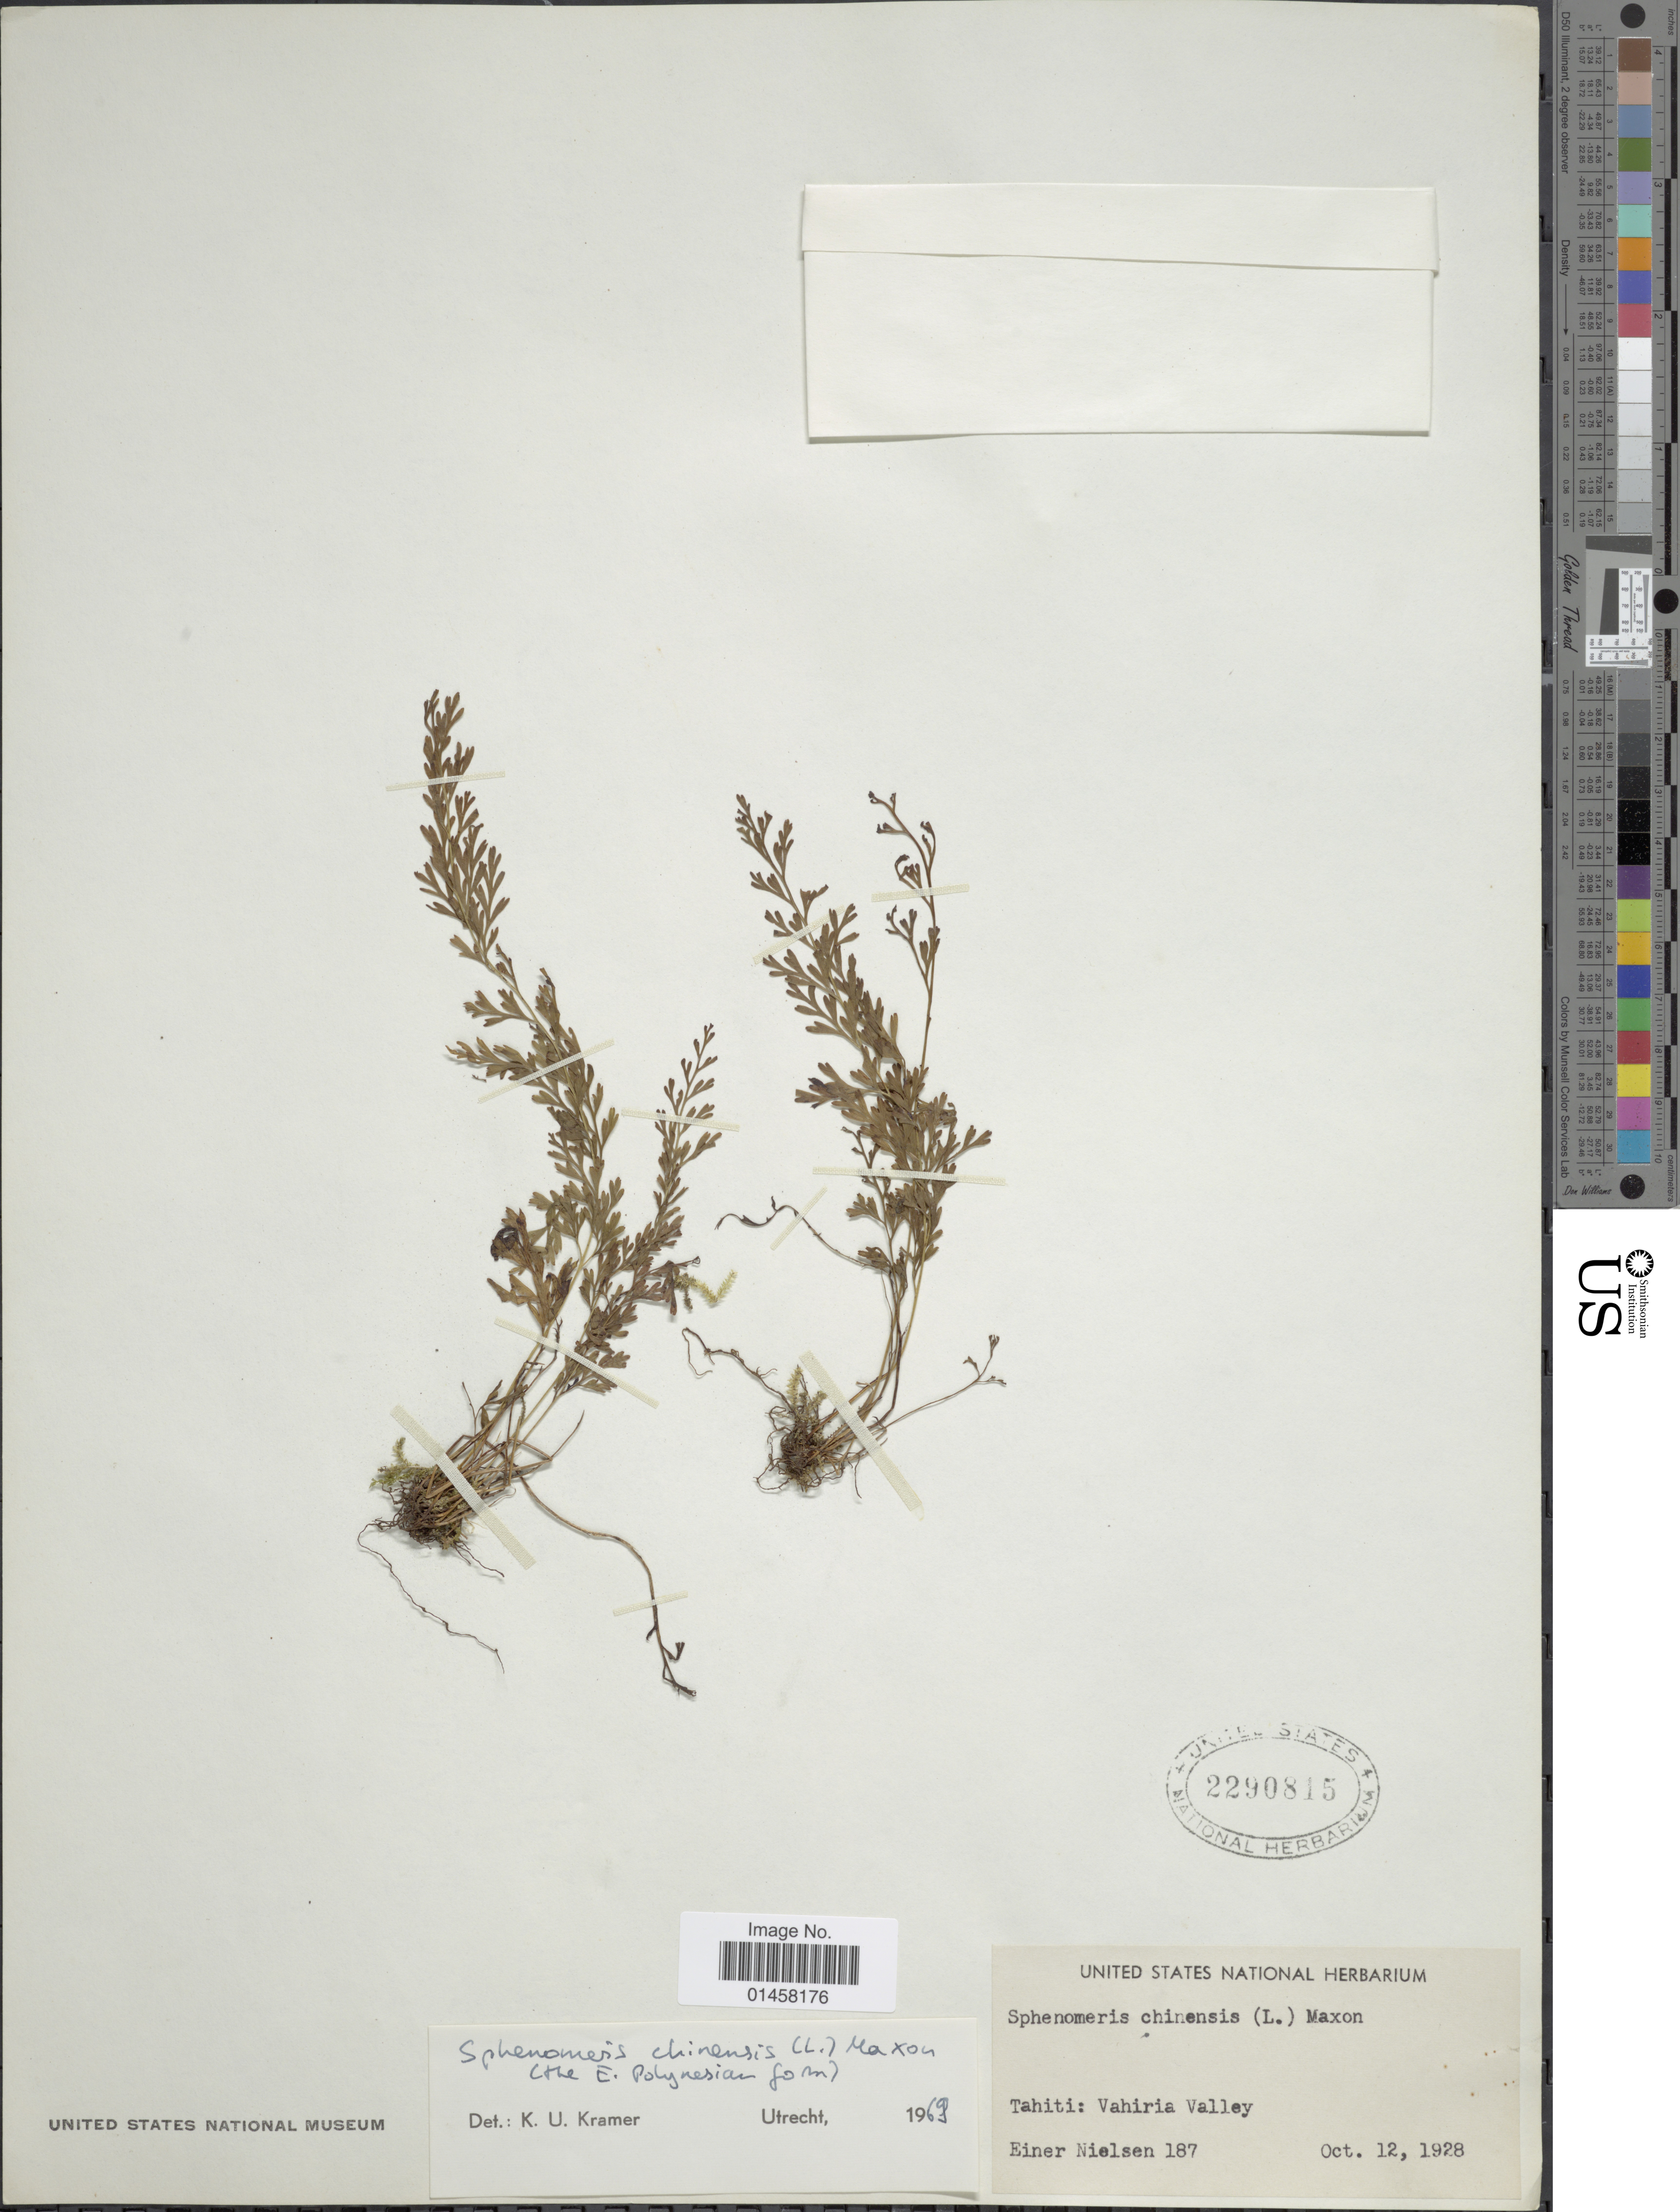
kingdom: Plantae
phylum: Tracheophyta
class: Polypodiopsida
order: Polypodiales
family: Lindsaeaceae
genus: Sphenomeris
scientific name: Sphenomeris chinensis var. chinensis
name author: (L.) Maxon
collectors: E. Nielsen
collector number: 187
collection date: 1928-10-12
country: French Polynesia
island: Tahiti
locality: Tahiti; Vahira Valley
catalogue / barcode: US 2290815